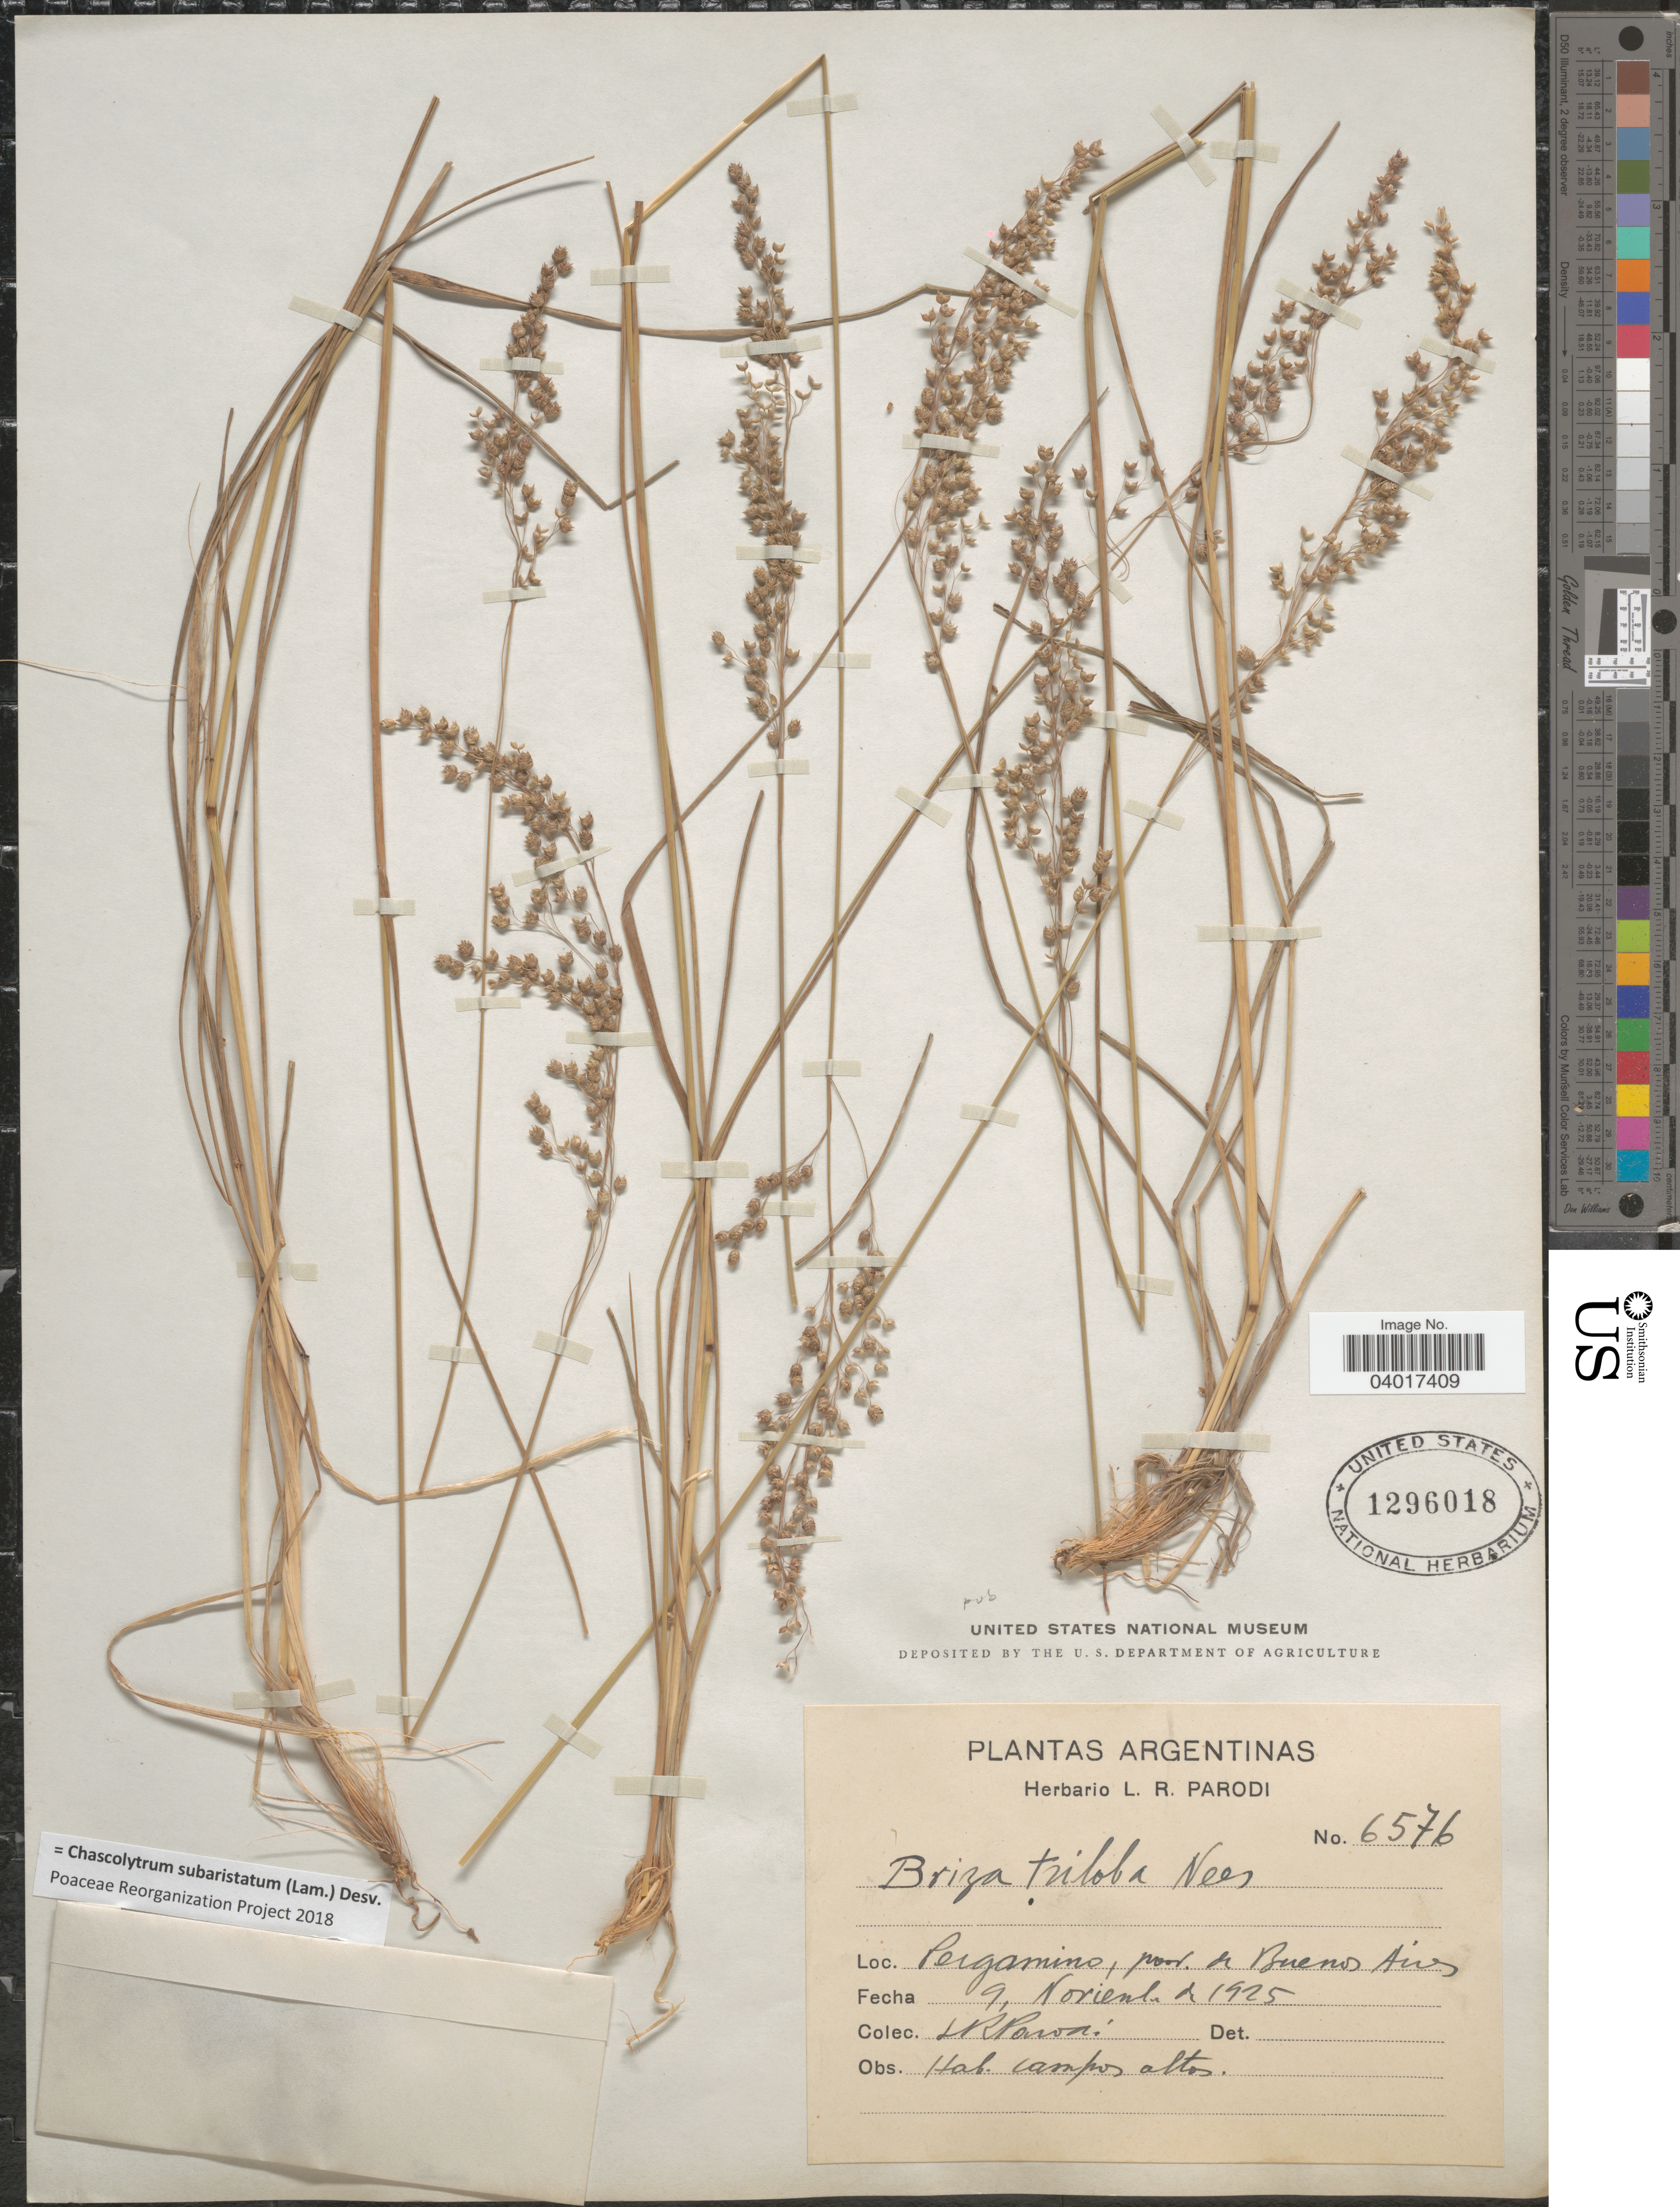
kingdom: Plantae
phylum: Tracheophyta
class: Liliopsida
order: Poales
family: Poaceae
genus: Chascolytrum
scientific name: Chascolytrum subaristatum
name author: (Lam.) Desv.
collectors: L. R. Parodi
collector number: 6576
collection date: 1925-11-09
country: Argentina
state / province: Buenos Aires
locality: Pergamino.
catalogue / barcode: US 1296018